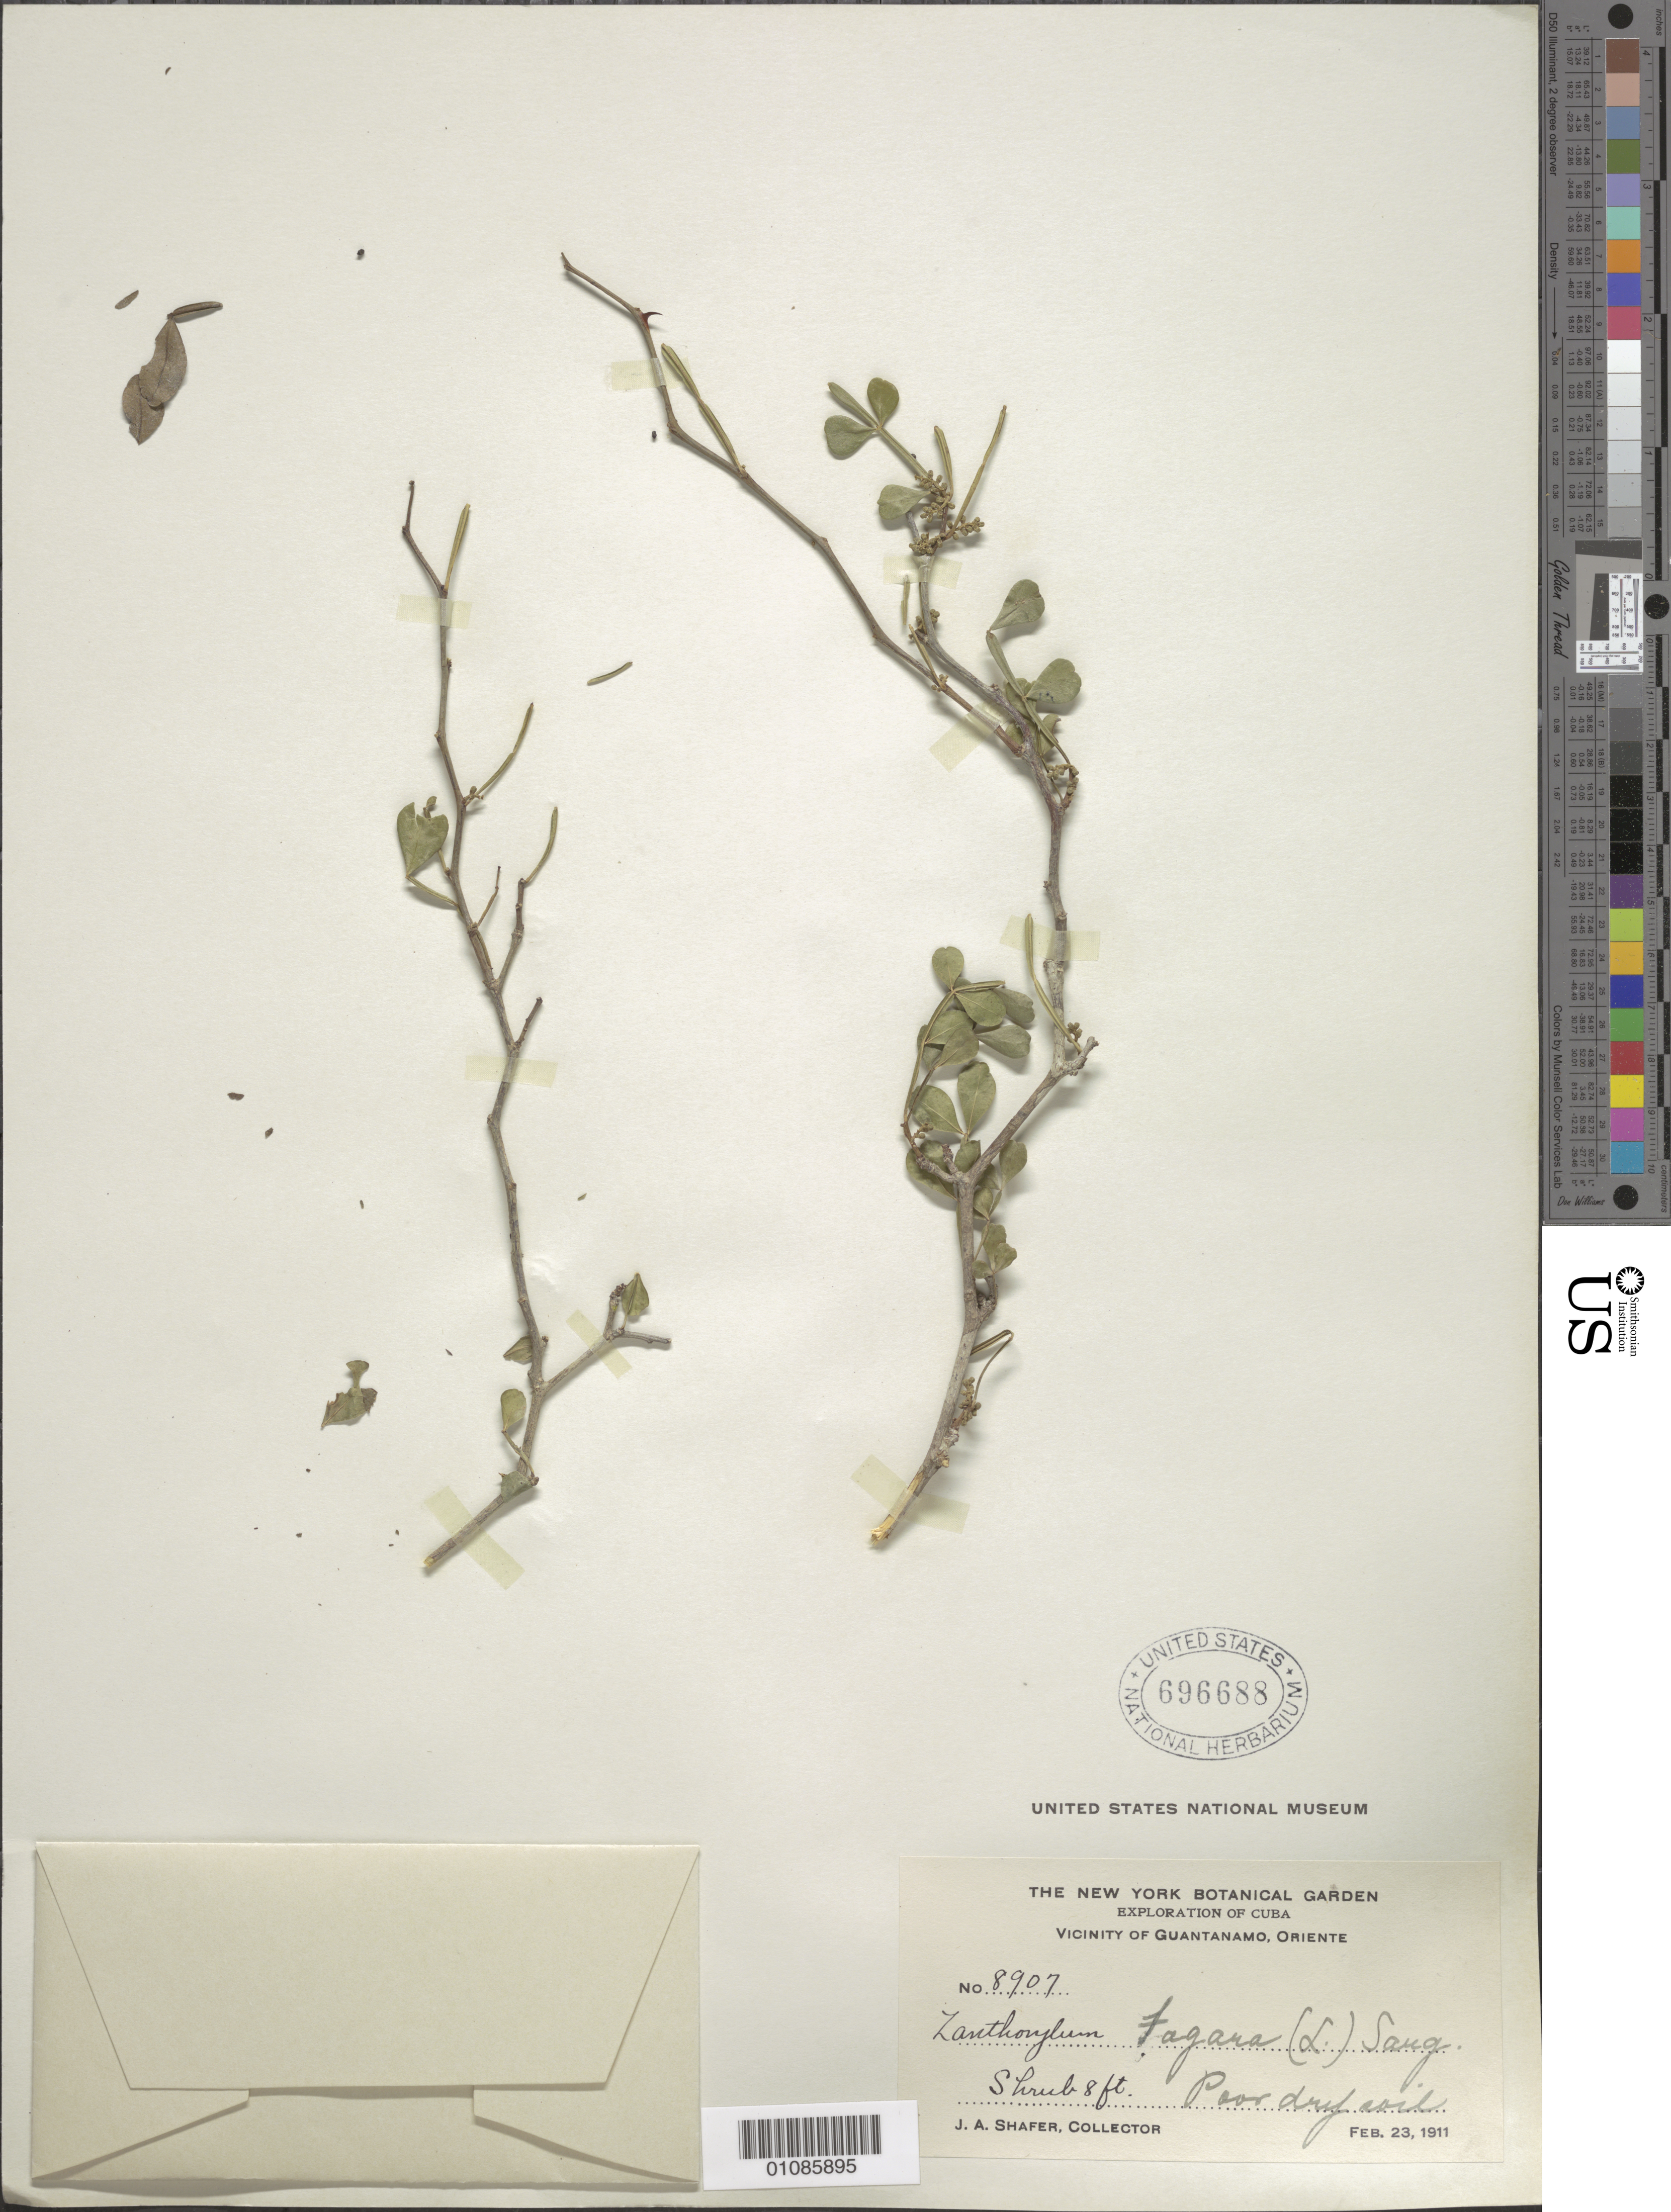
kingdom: Plantae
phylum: Tracheophyta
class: Magnoliopsida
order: Sapindales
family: Rutaceae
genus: Zanthoxylum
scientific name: Zanthoxylum fagara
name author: (L.) Sarg.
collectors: J. A. Shafer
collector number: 8907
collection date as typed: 23 Feb 1911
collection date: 1911-02-23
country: Cuba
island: Cuba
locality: Oriente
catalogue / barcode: US 696688